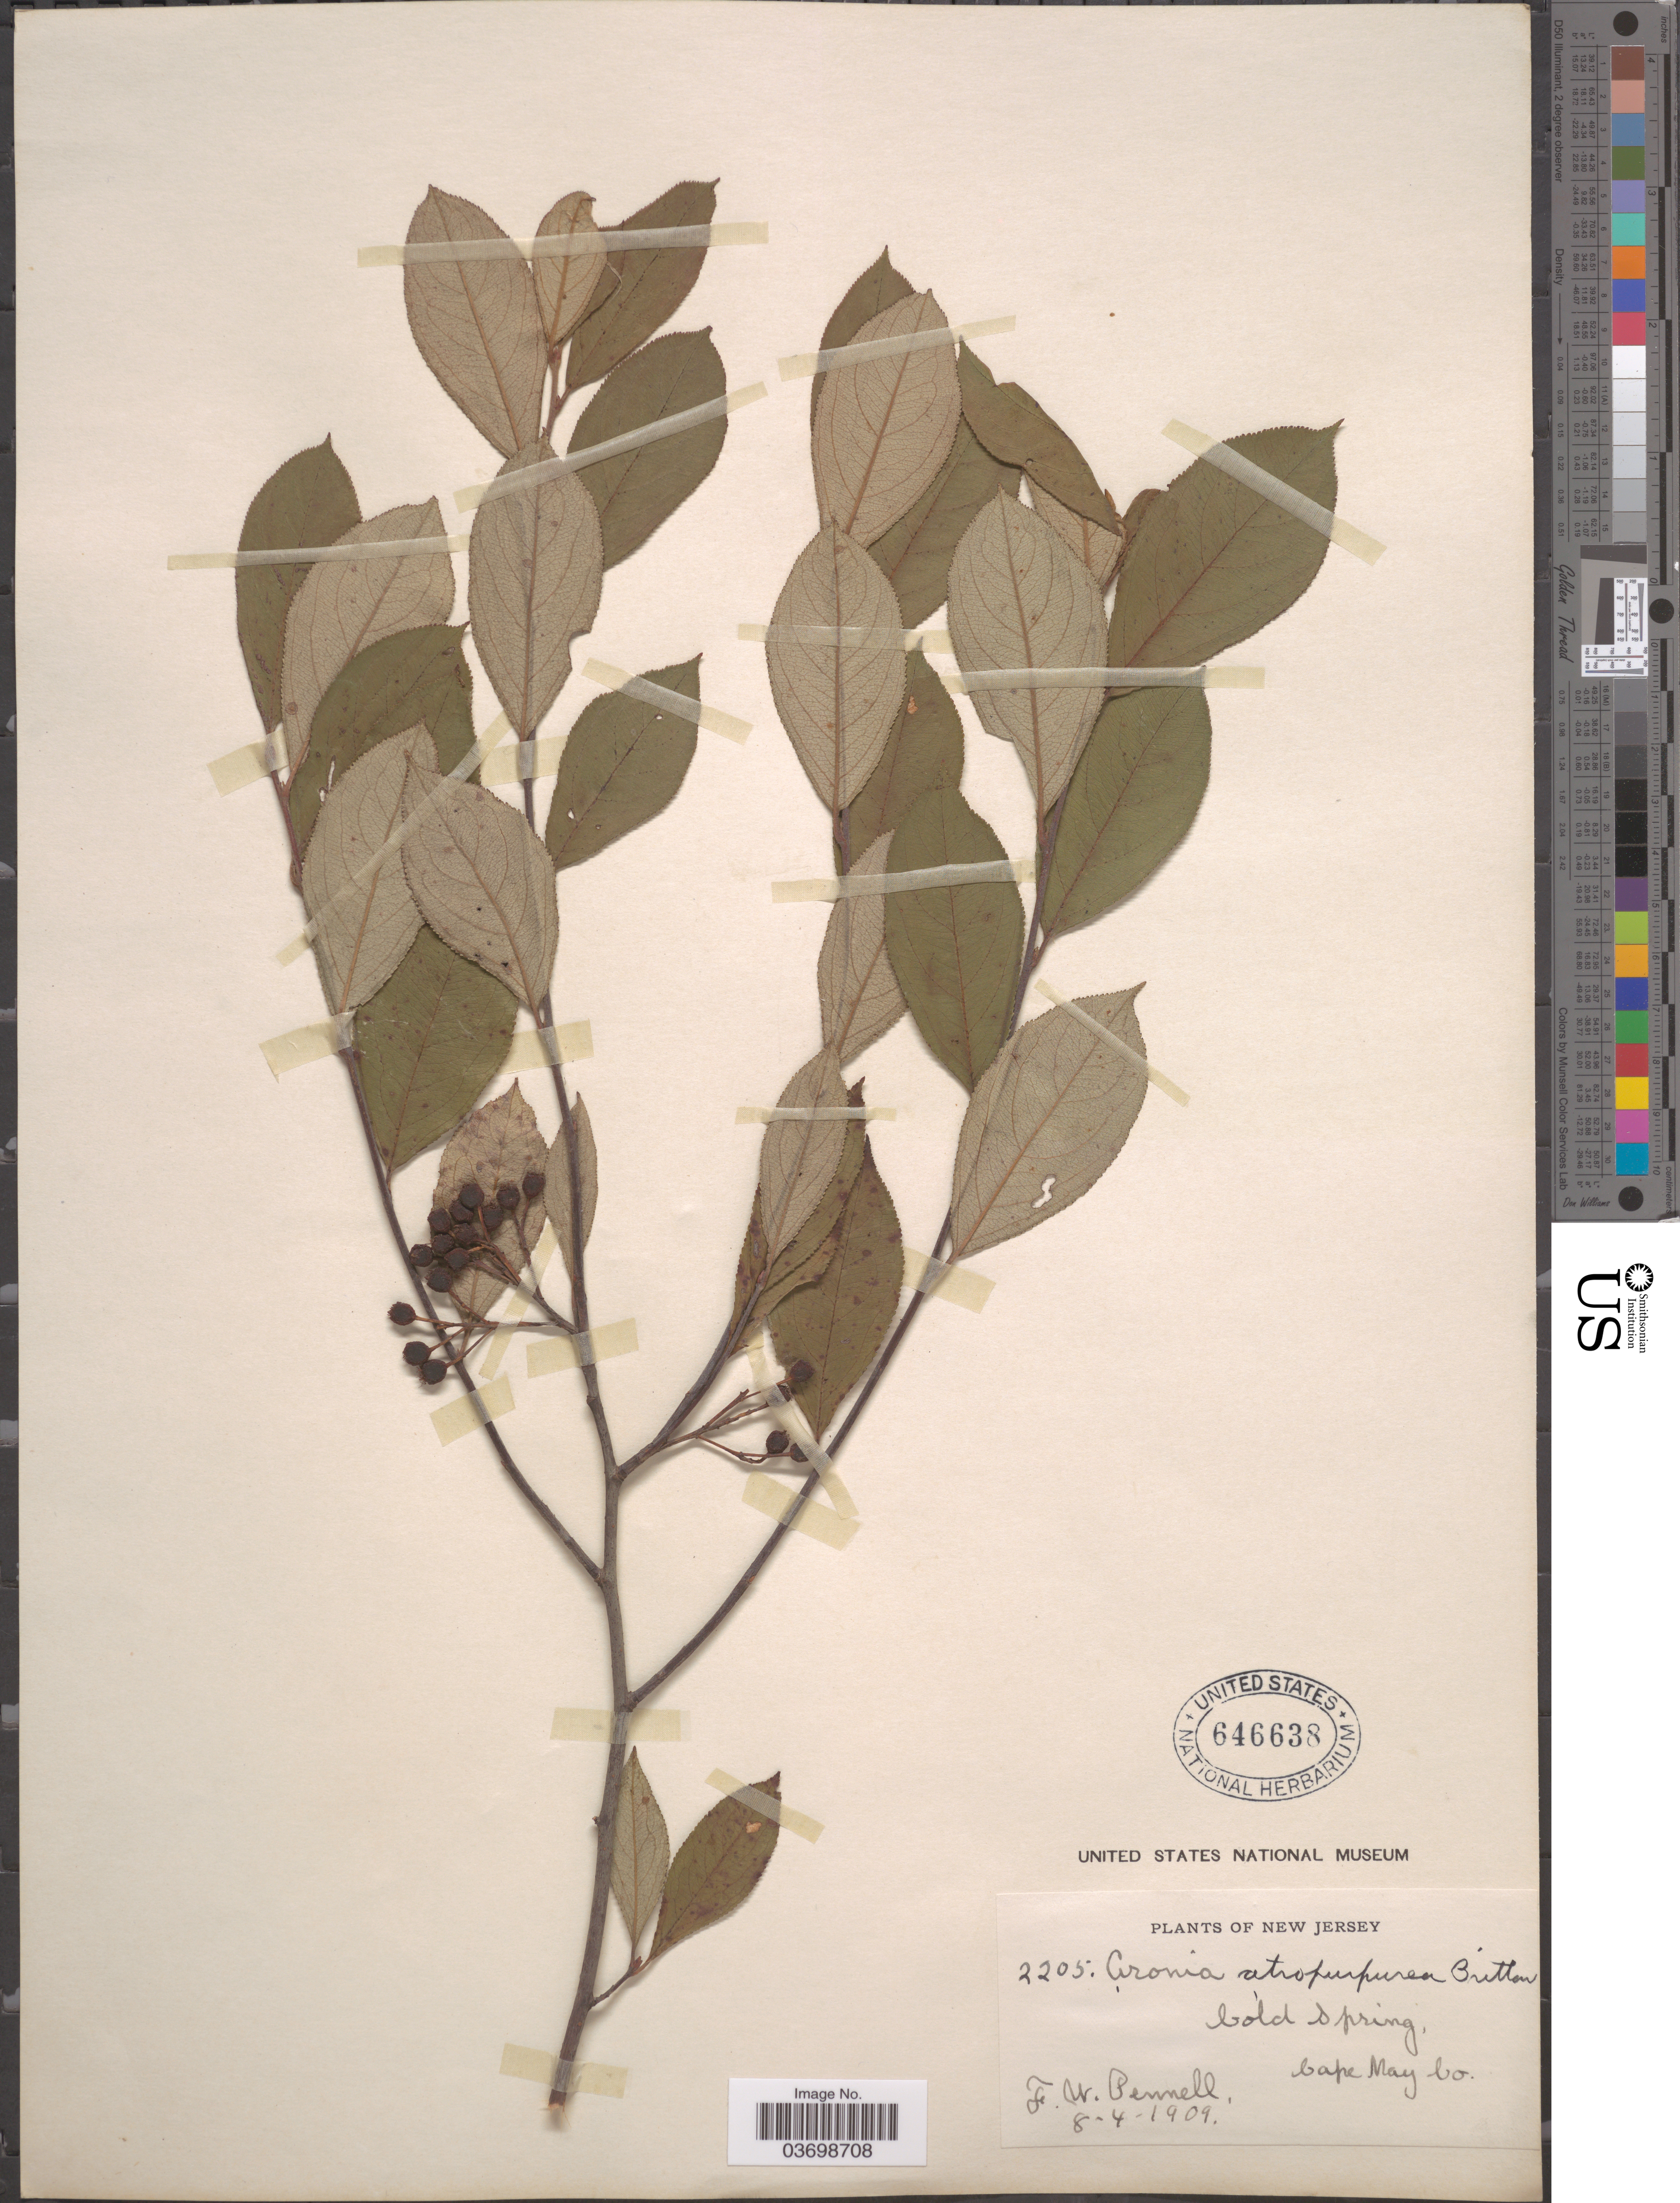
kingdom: Plantae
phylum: Tracheophyta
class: Magnoliopsida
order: Rosales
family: Rosaceae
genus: Aronia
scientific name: Aronia x prunifolia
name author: (Marshall) Rehder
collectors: F. W. Pennell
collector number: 2205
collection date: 1909-08-04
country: United States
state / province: New Jersey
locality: Cold Spring, Cape May Co.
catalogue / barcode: US 646638